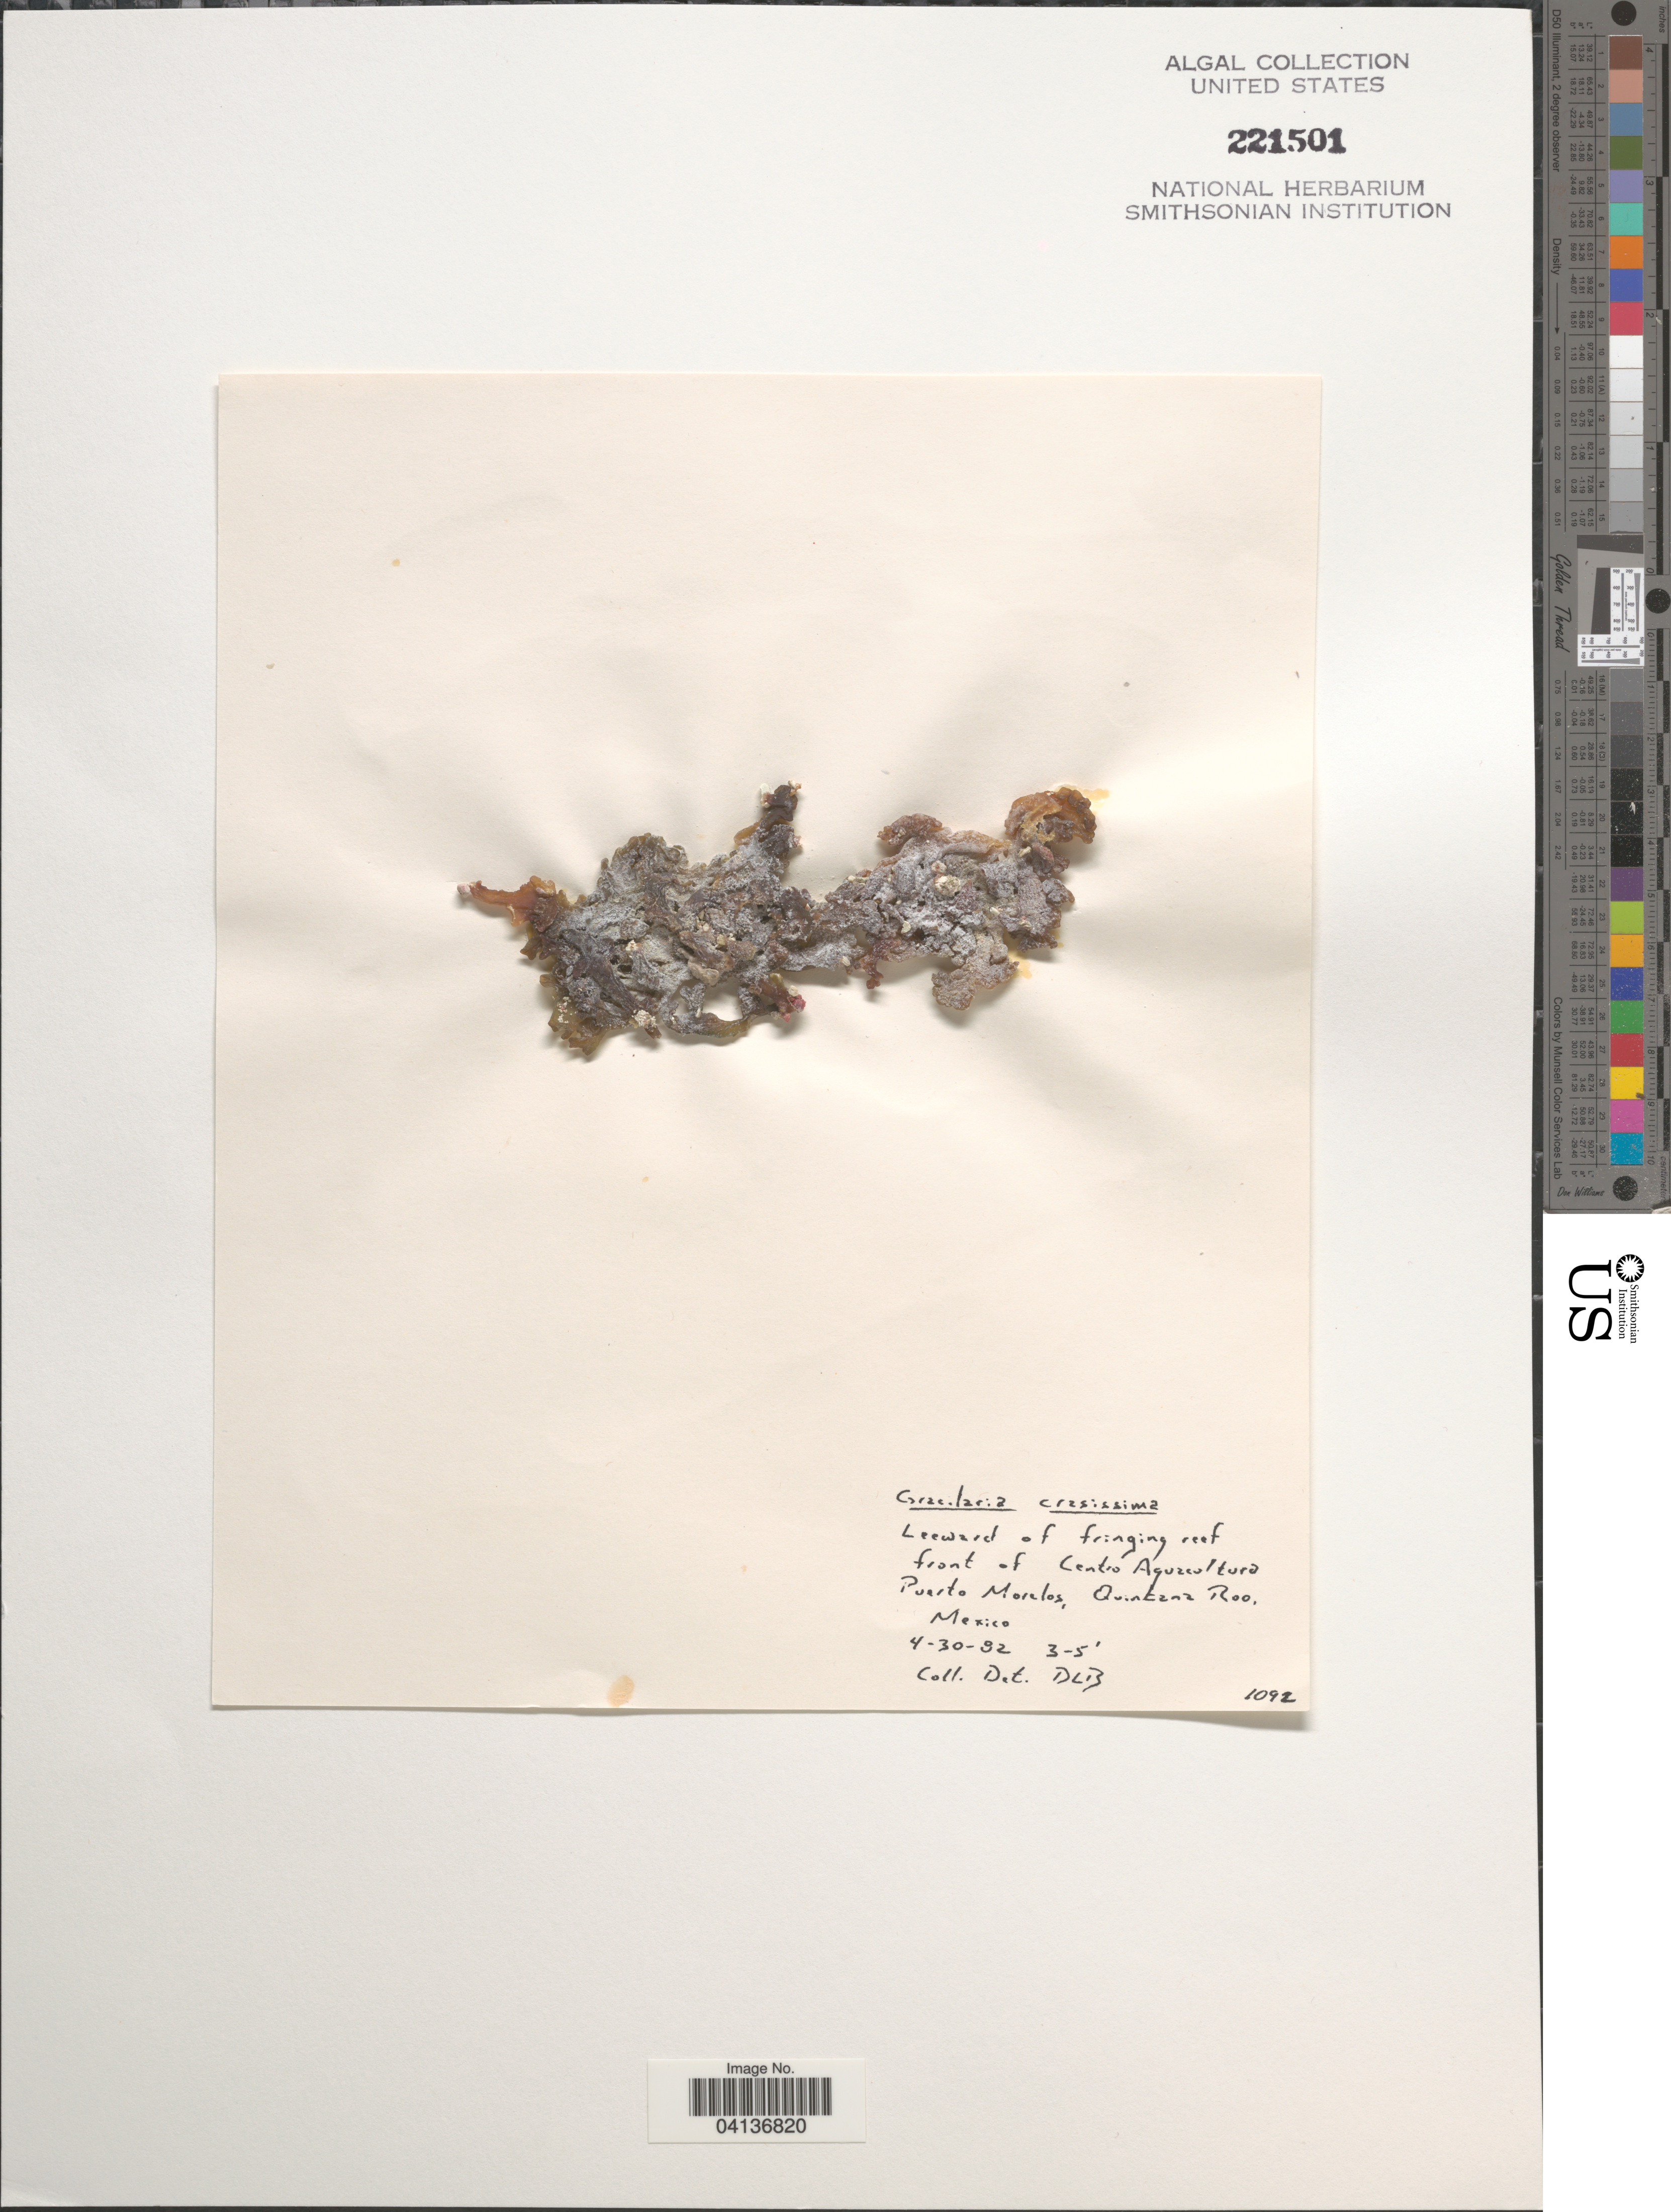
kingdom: Plantae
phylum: Rhodophyta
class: Florideophyceae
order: Gracilariales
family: Gracilariaceae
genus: Gracilaria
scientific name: Gracilaria crassissima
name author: (P. Crouan & H. Crouan) P. Crouan & H. Crouan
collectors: D. L. B.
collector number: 1092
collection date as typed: Transcribed d/m/y: 30/4/82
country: Mexico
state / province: Quintana Roo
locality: Leeward of fringing reef front of Centro Aquacultura. Puerto Morelos.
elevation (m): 1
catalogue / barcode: US 221501